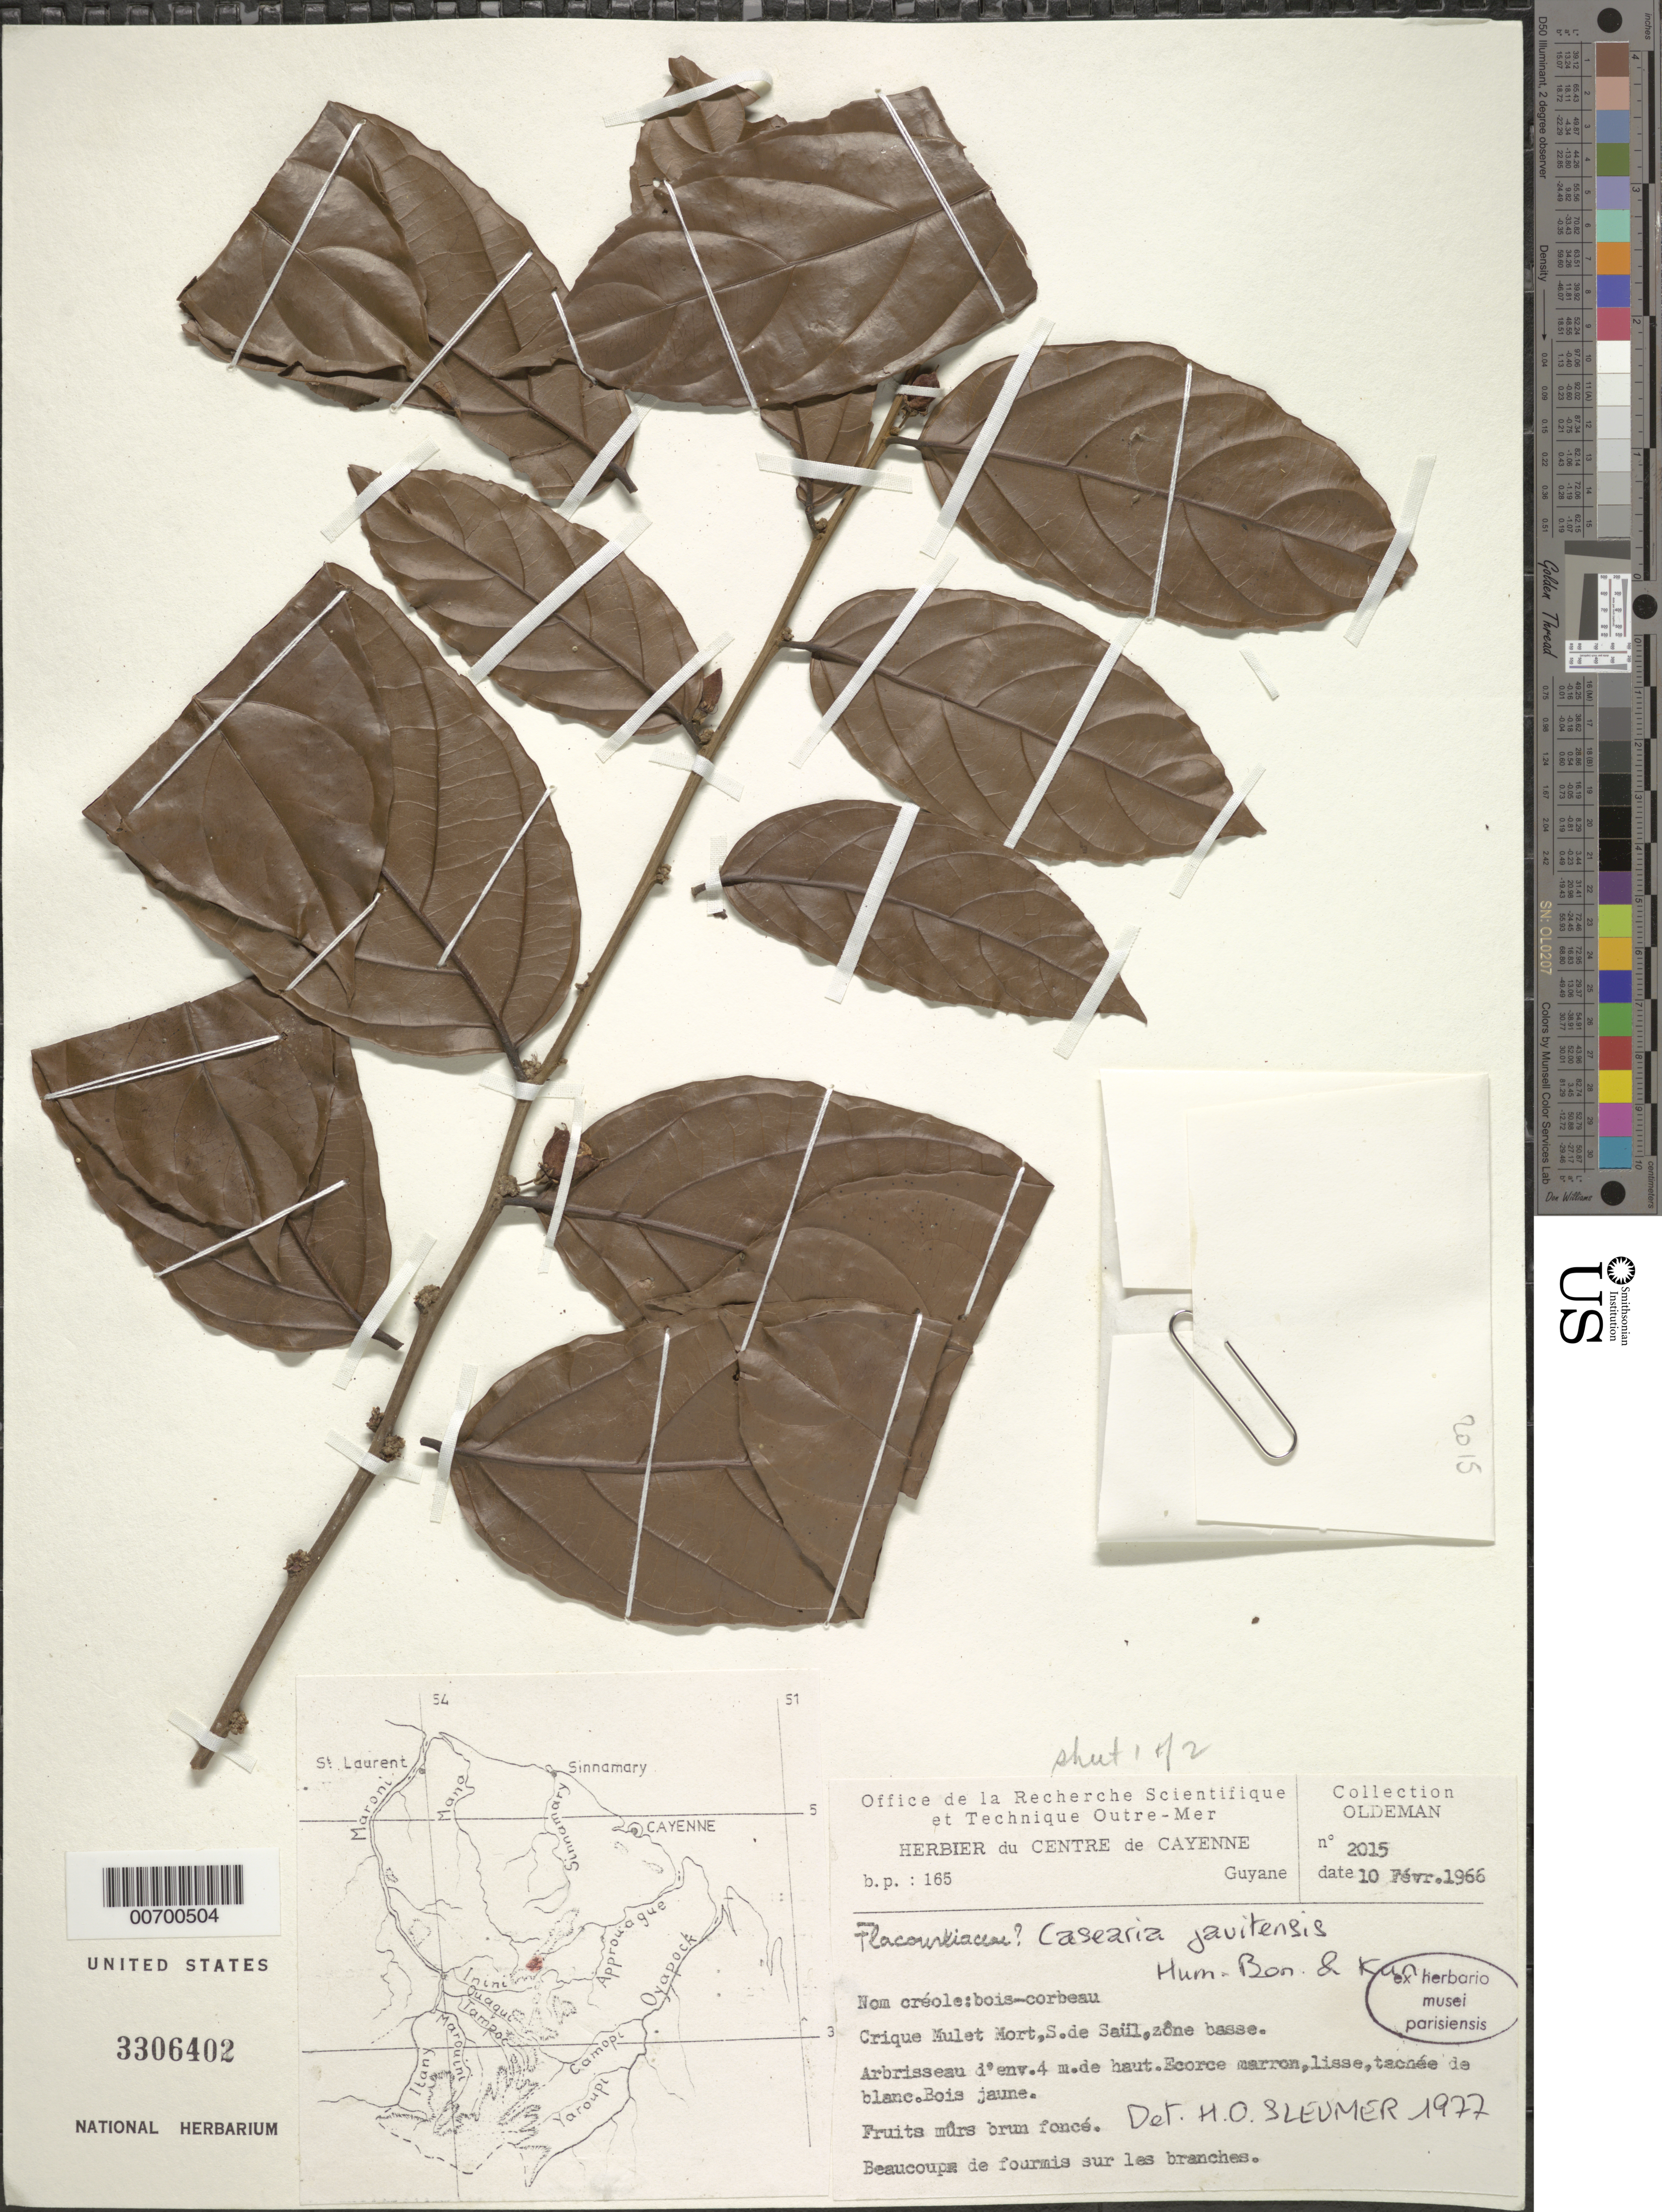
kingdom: Plantae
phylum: Tracheophyta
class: Magnoliopsida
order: Malpighiales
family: Salicaceae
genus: Piparea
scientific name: Piparea multiflora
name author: C.F. Gaertn.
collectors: R. Oldeman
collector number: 2015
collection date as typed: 10-Feb-66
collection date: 1966-02-10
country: French Guiana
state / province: Saint-Laurent-du-Maroni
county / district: Saül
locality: Crique Mulet Mort, S de Saül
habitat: Zone basse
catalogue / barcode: US 3306402